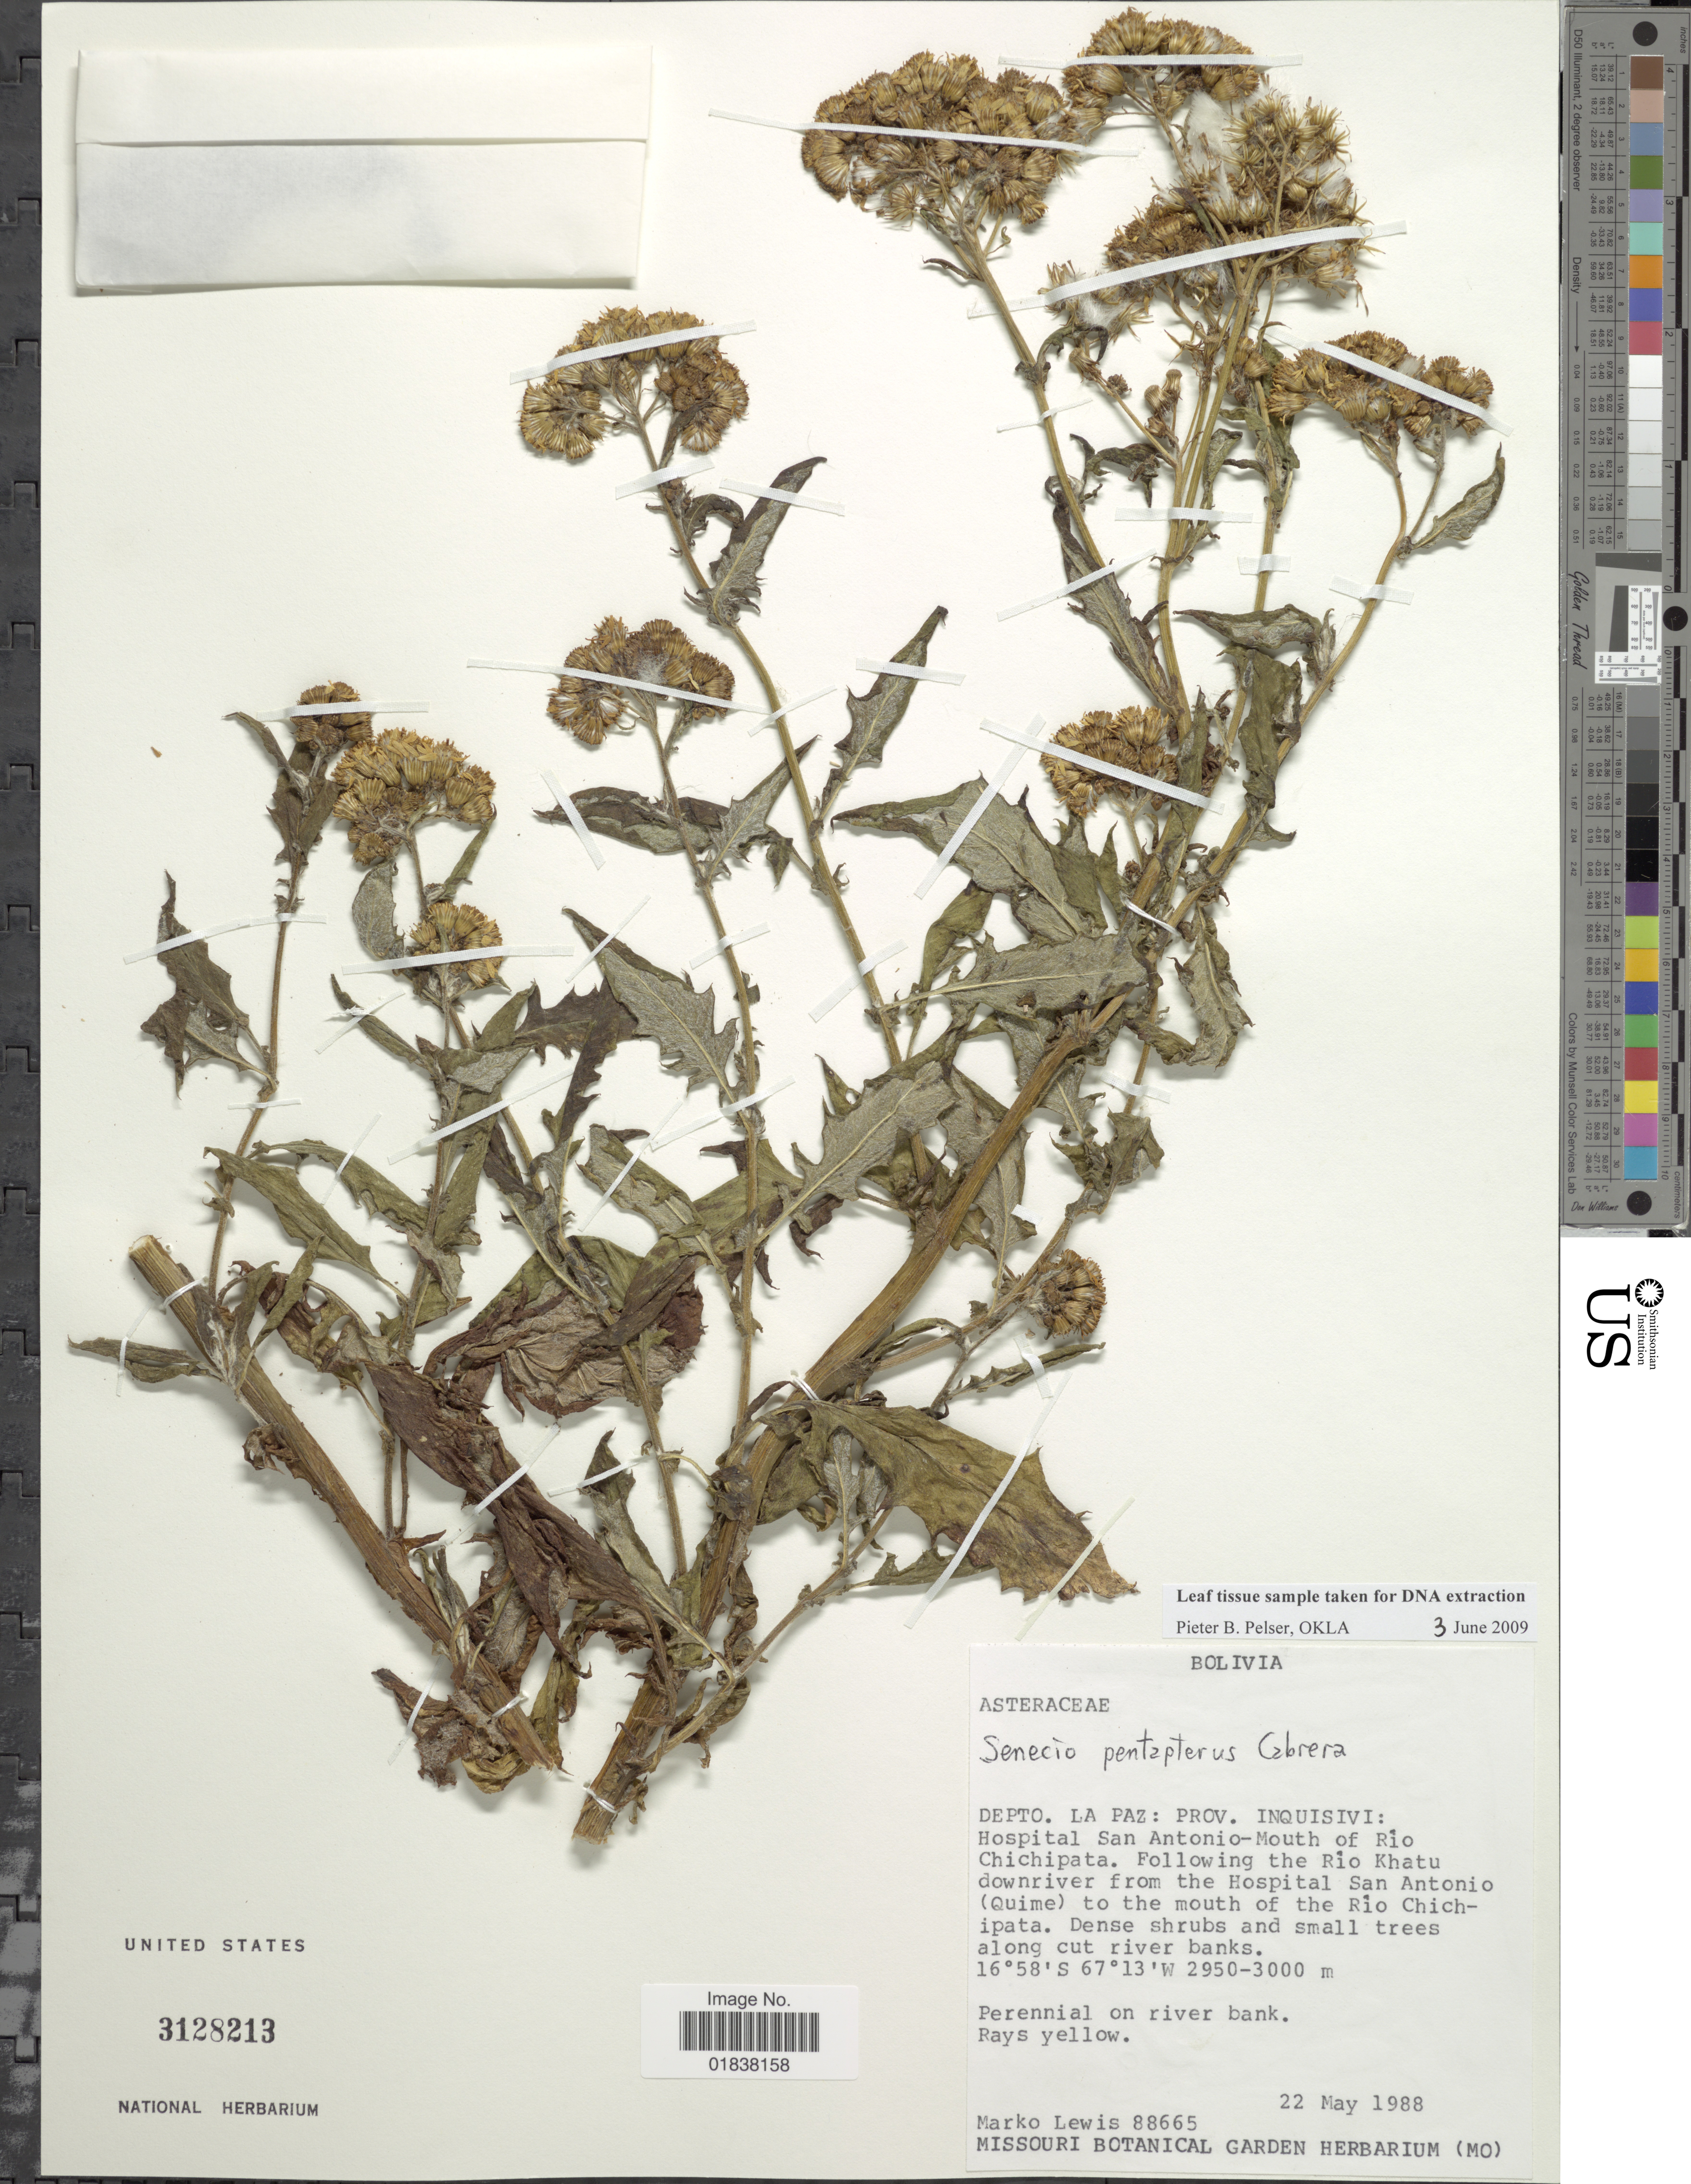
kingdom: Plantae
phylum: Tracheophyta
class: Magnoliopsida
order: Asterales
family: Asteraceae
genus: Senecio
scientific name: Senecio pentapterus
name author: Cabrera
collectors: M. A. Lewis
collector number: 88665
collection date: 1988-05-22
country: Bolivia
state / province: La Paz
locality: Prov. Inquisivi, Hospital San Antonio-Mouth of Rio Chichipata, following the Rio Khatu downriver from the Hospital San Antonio (Quime) to the mouth of the Rio Chichipata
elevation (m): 2950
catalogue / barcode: US 3128213